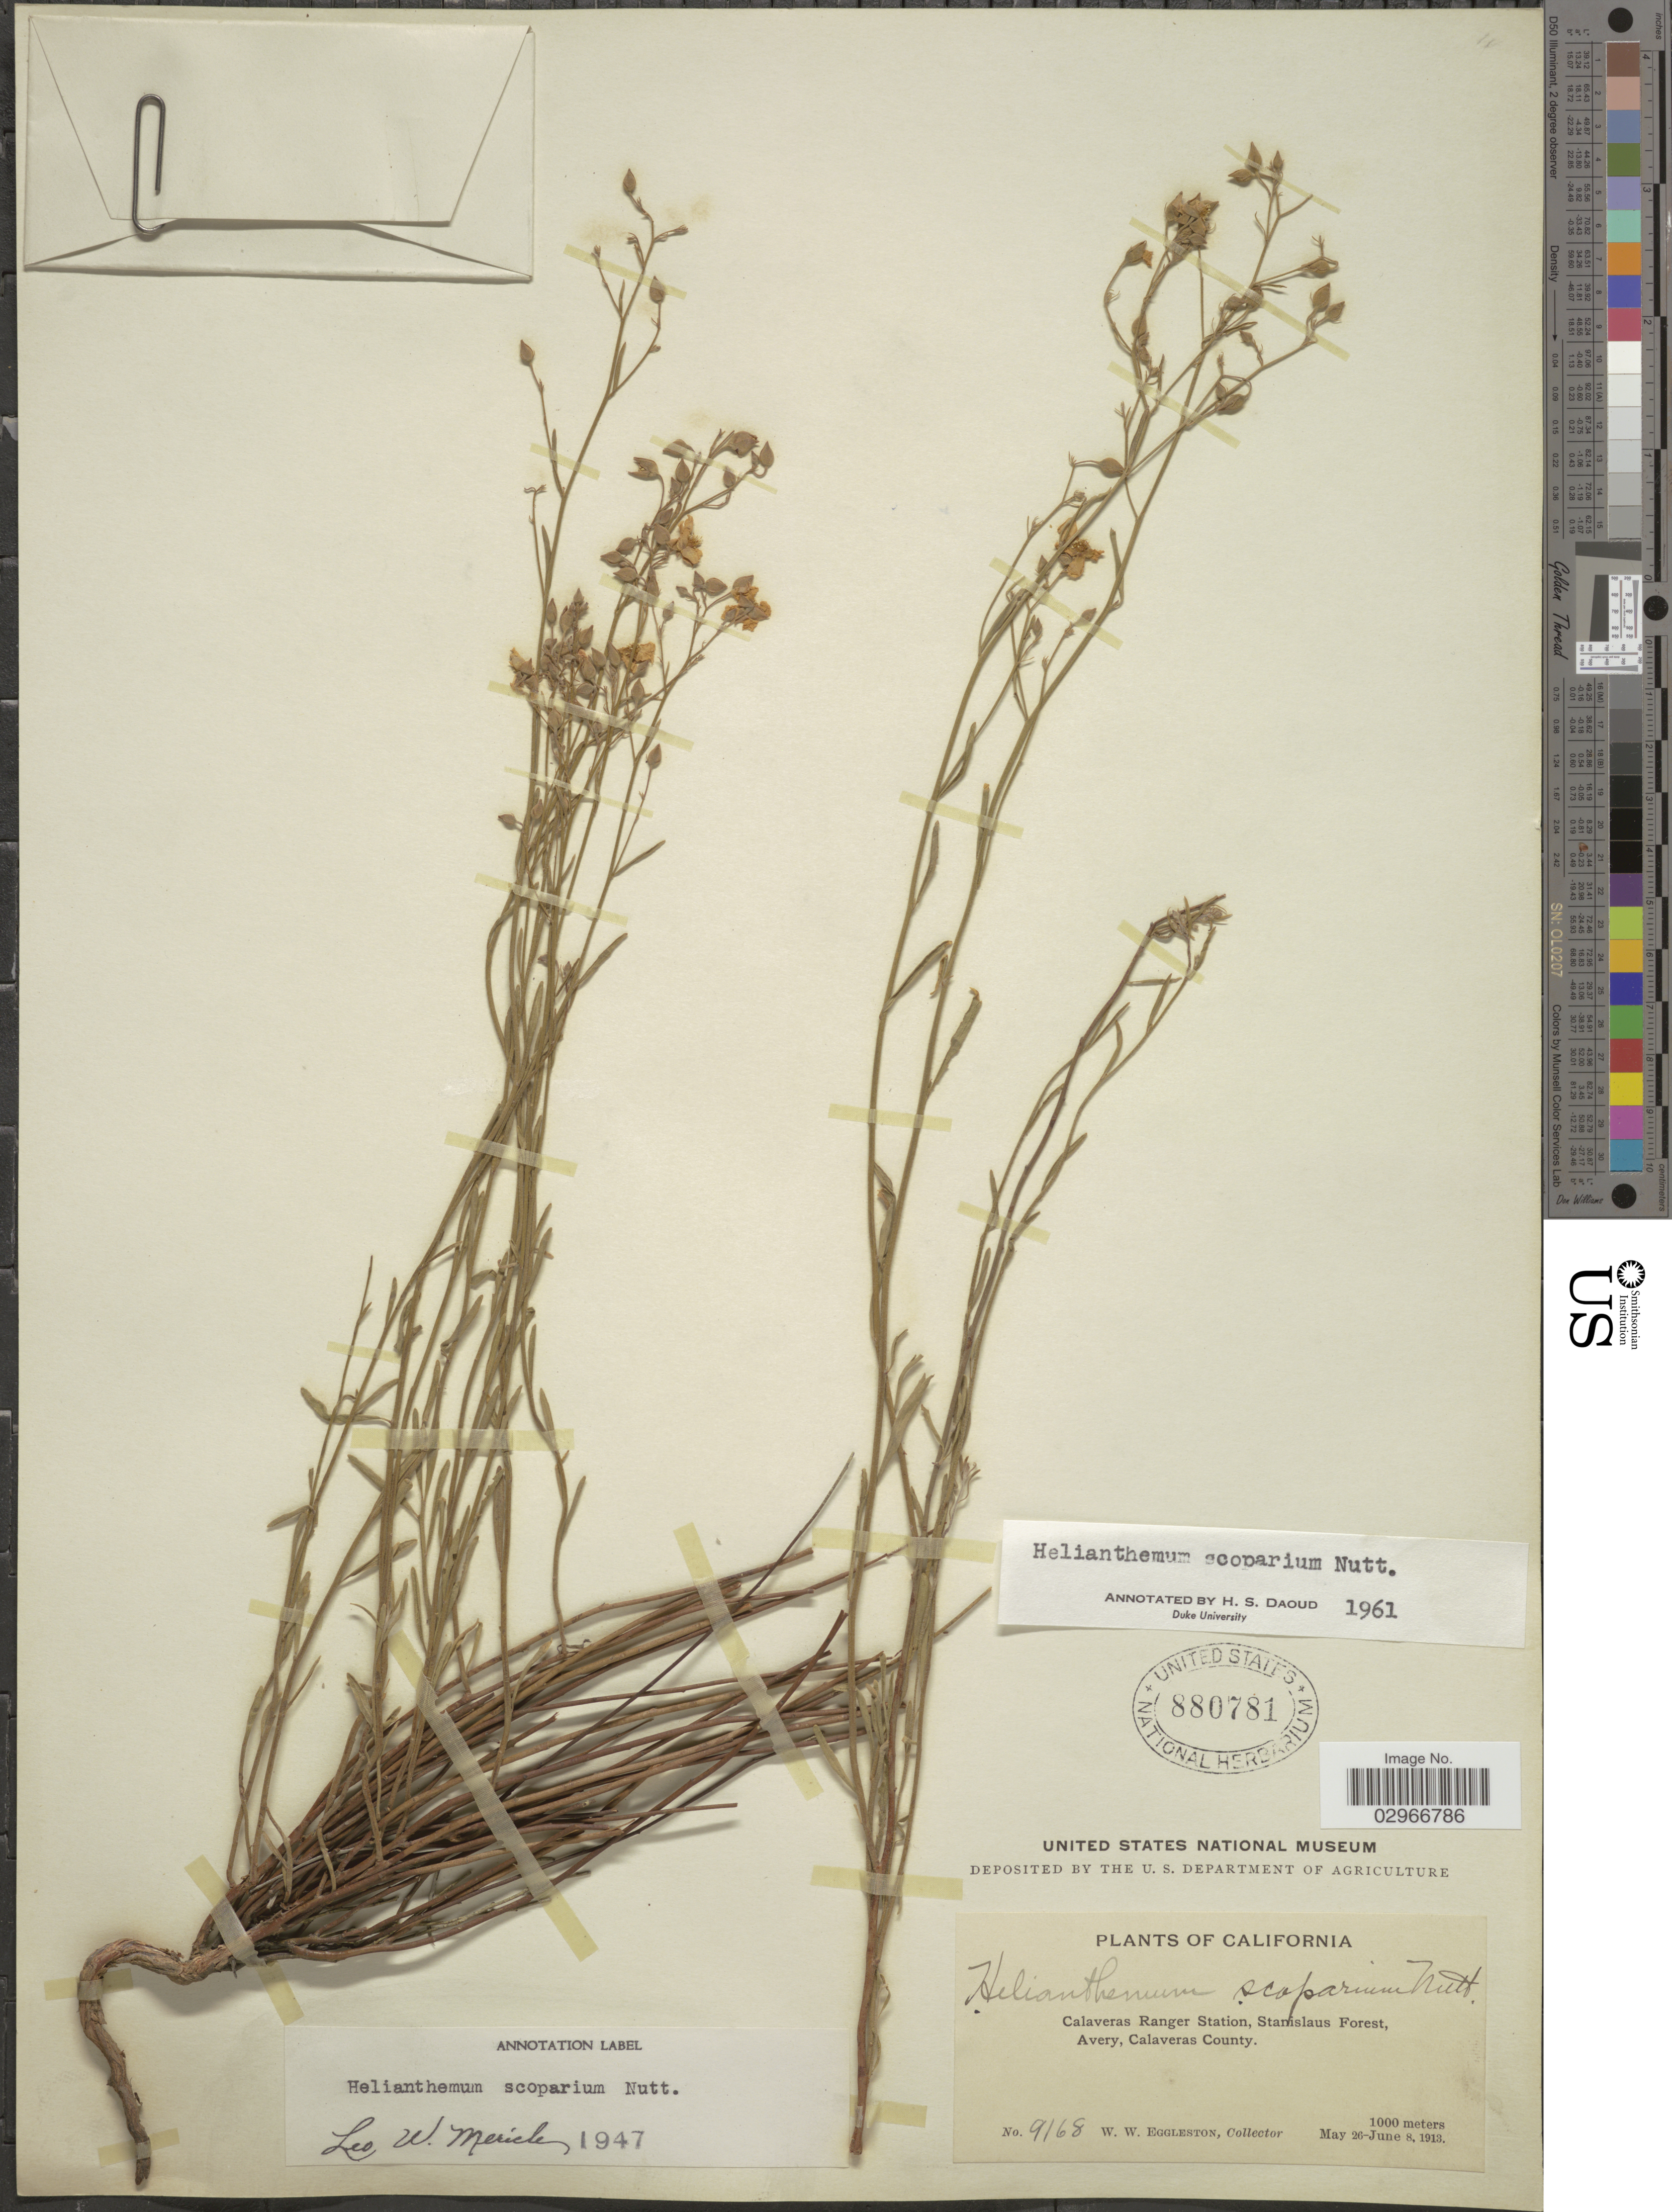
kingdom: Plantae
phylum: Tracheophyta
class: Magnoliopsida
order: Malvales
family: Cistaceae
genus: Helianthemum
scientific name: Helianthemum scoparium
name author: Nutt. ex Torr. & A. Gray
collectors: W. W. Eggleston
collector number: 9168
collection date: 1913-05-26/1913-06-08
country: United States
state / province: California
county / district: Calaveras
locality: Calaveras Ranger Station, Stanislaus Forest, Avery, Calaveras County.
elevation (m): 1000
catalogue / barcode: US 880781